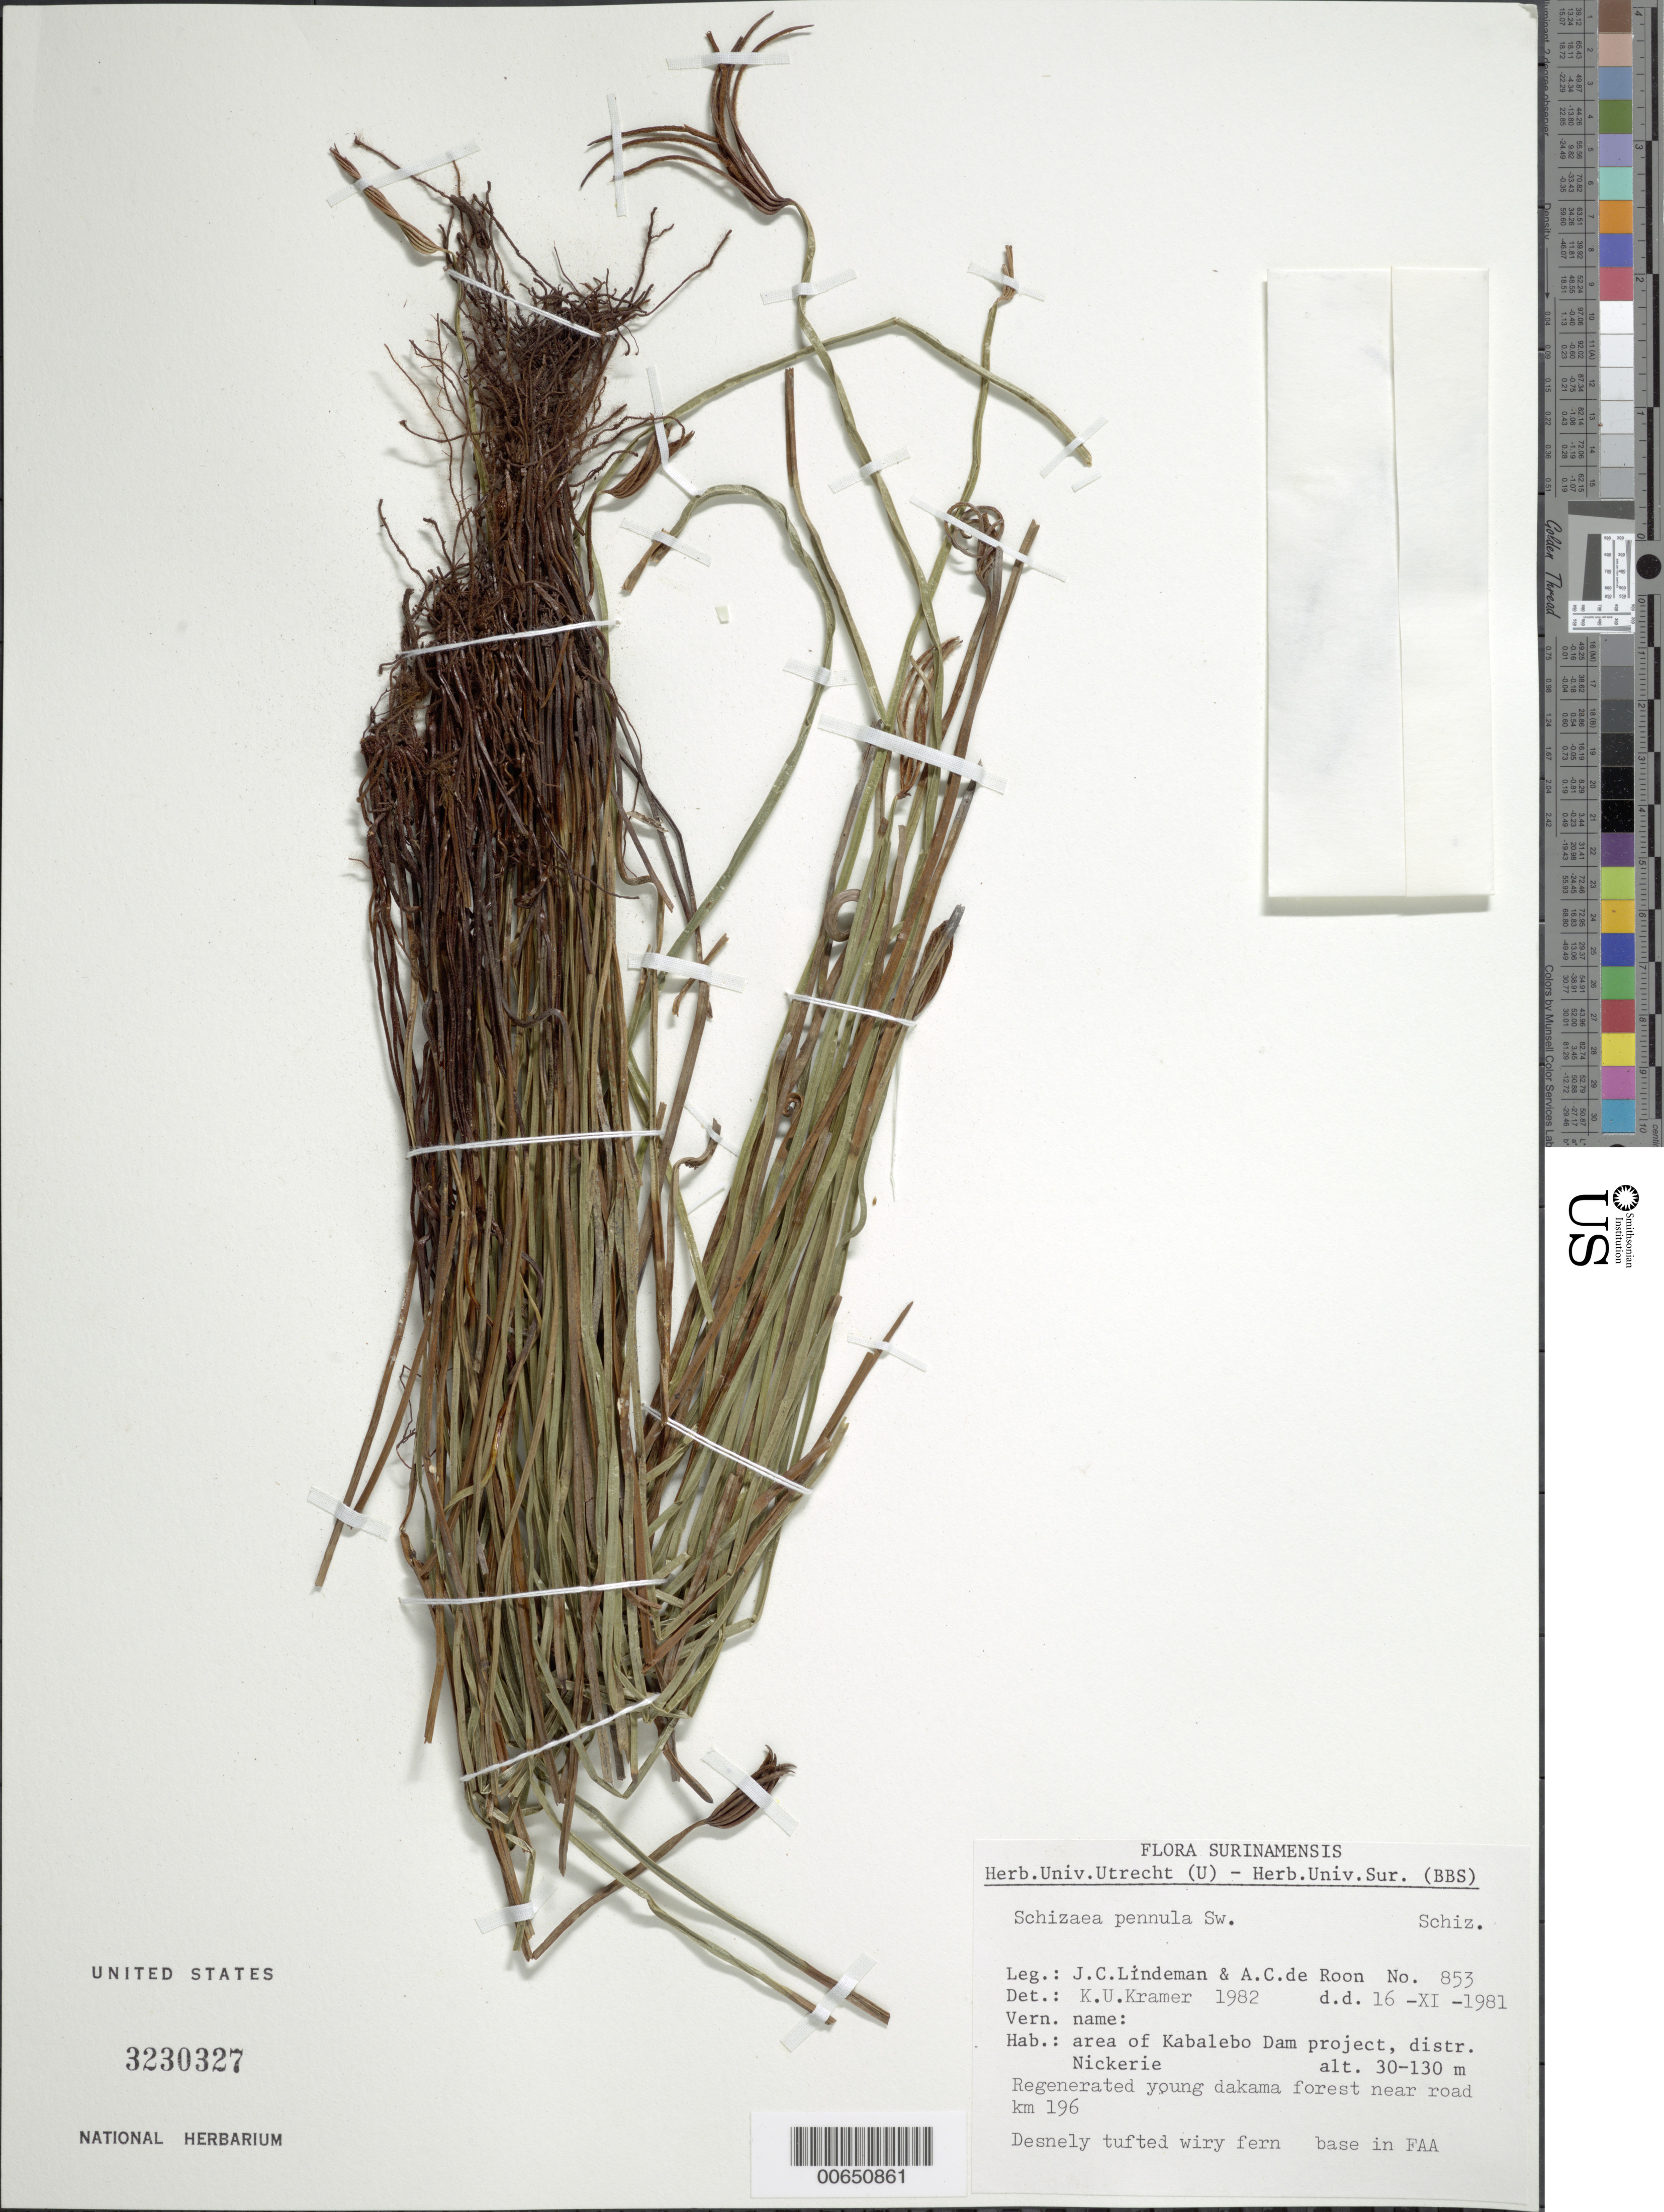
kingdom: Plantae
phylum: Tracheophyta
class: Polypodiopsida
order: Schizaeales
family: Schizaeaceae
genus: Actinostachys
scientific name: Actinostachys pennula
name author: (Sw.) Hook.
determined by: Kramer, K. U.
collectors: J. C. Lindeman & A. de Roon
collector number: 81 853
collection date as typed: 16-Sep-81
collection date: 1981-09-16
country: Suriname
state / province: Nickerie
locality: Kabalebo Dam project area, near road km 196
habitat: Regenerated young Dakama forest.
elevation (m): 30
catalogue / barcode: US 3230327